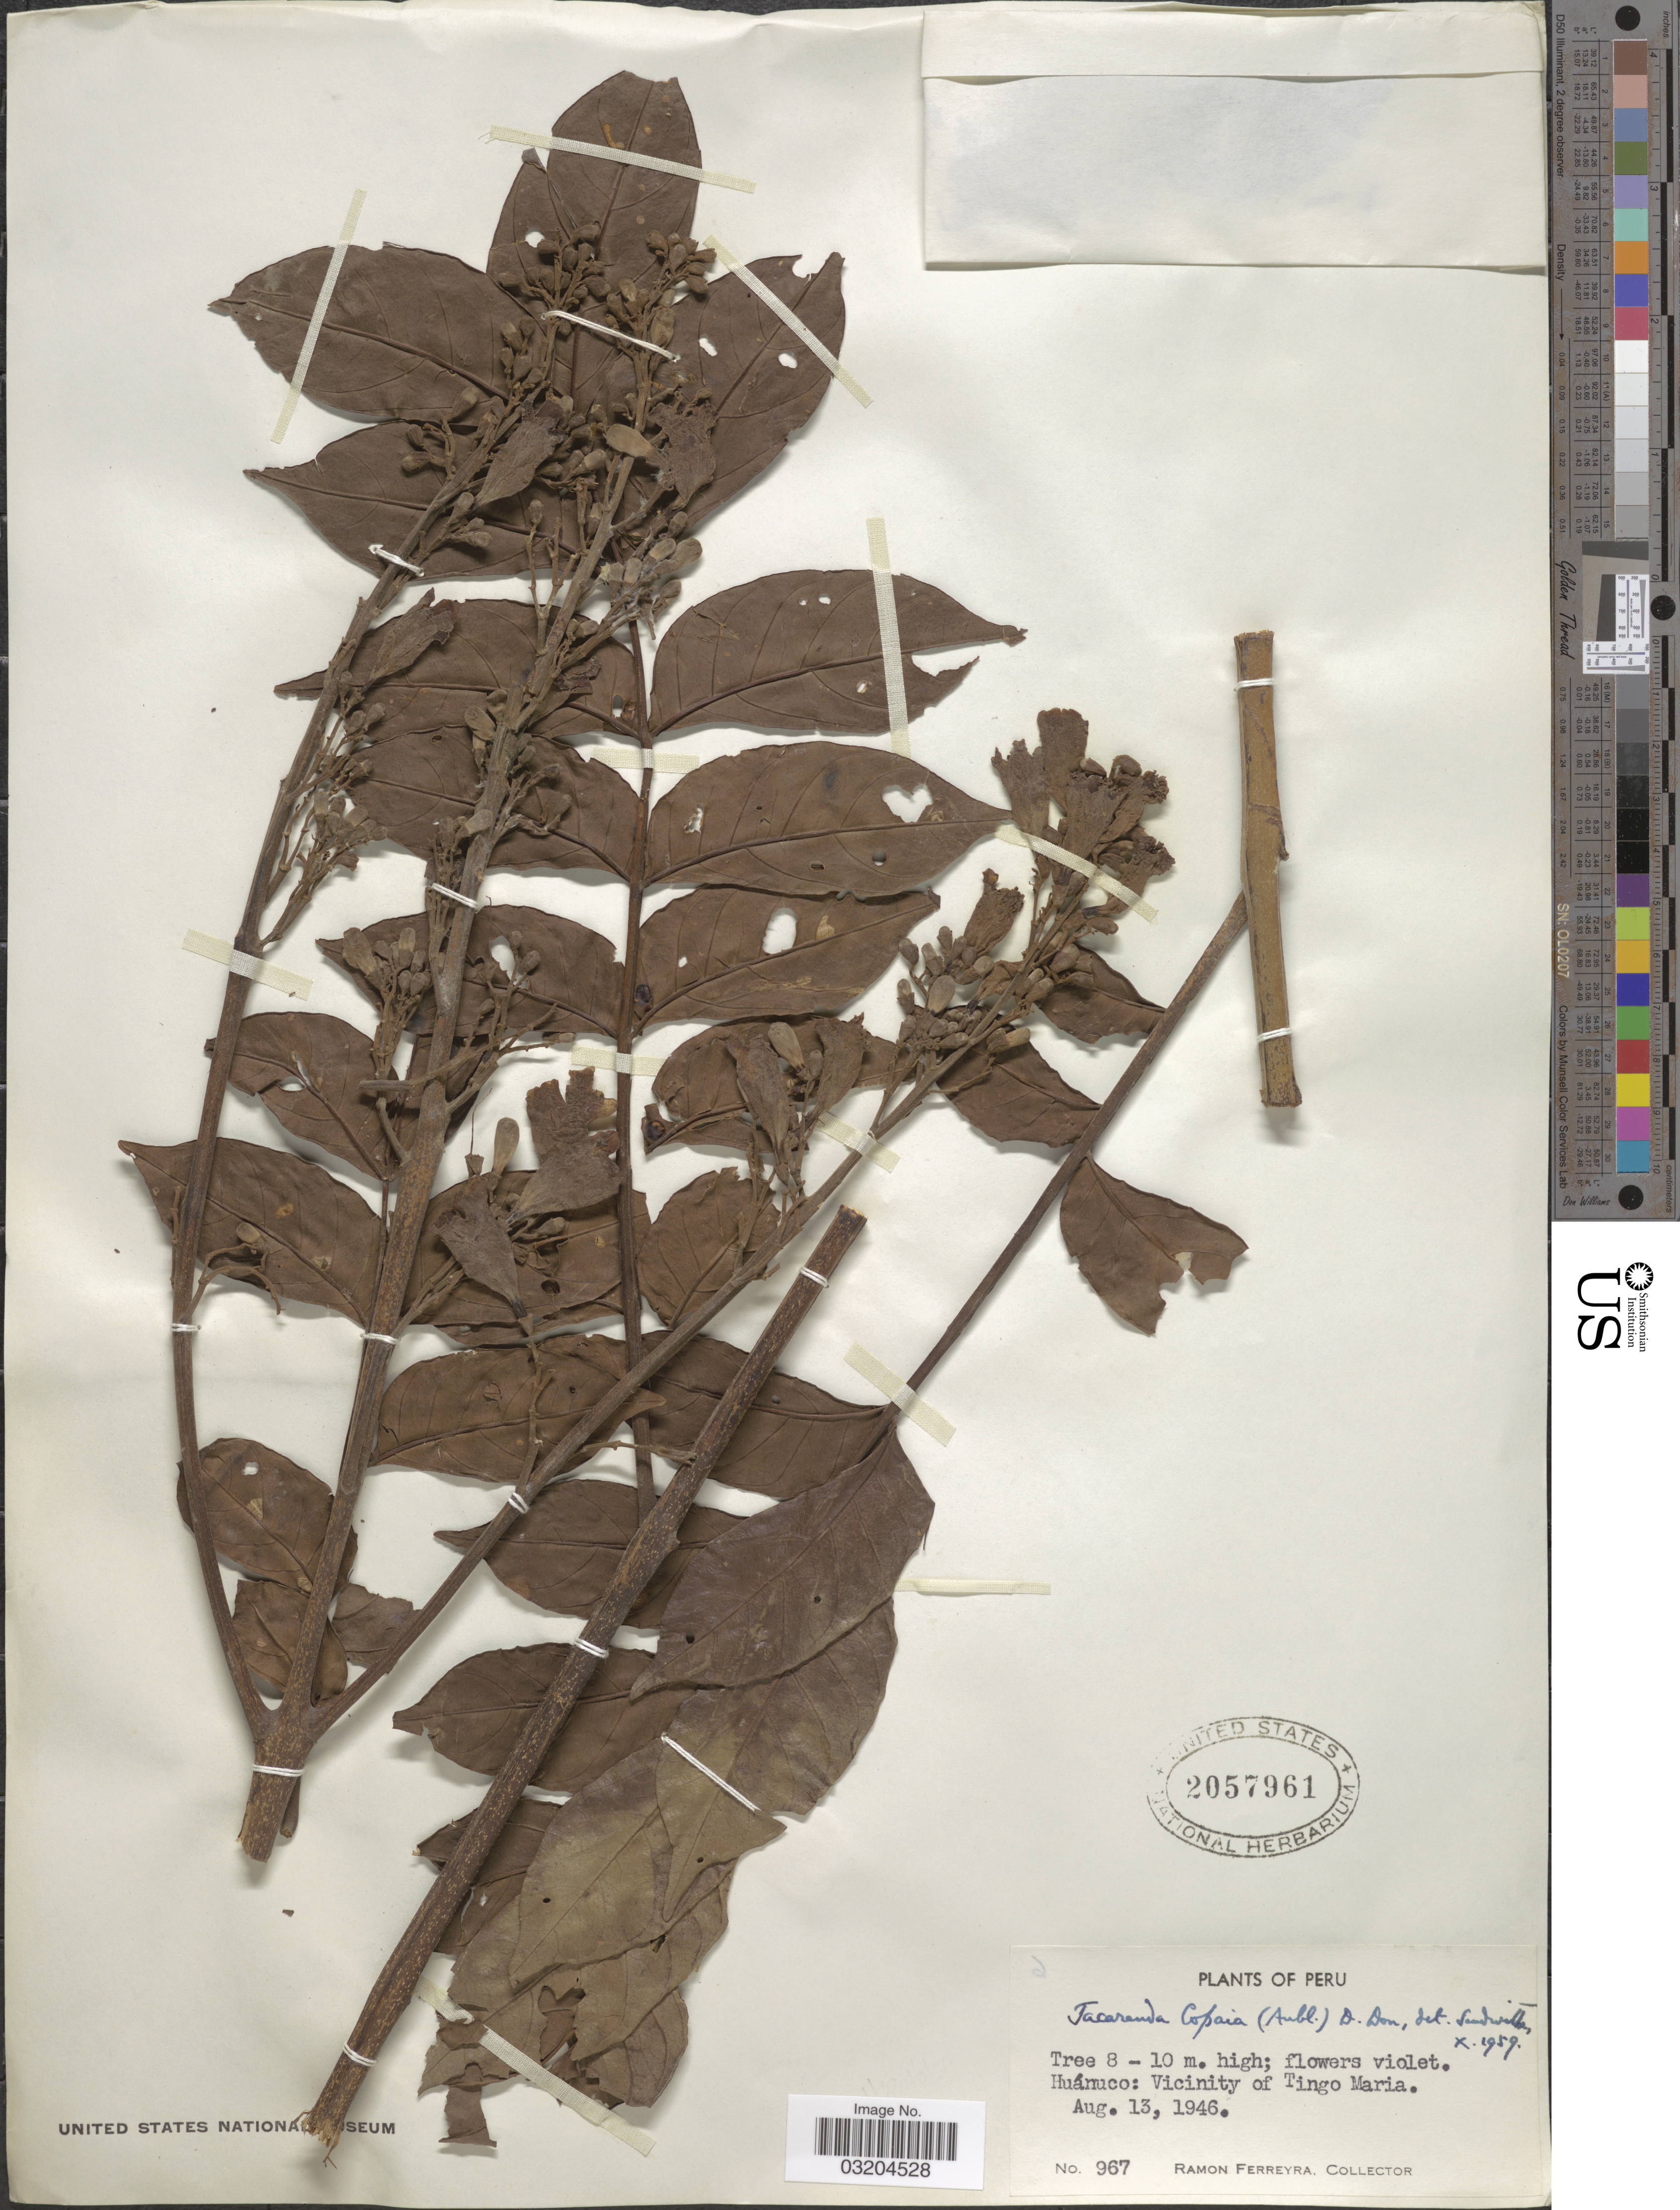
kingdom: Plantae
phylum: Tracheophyta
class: Magnoliopsida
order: Lamiales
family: Bignoniaceae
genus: Jacaranda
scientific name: Jacaranda copaia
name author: (Aubl.) D. Don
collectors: R. A. Ferreyra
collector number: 967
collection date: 1946-08-13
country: Peru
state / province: Huánuco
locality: Vicinity of Tingo Maria.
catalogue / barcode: US 2057961